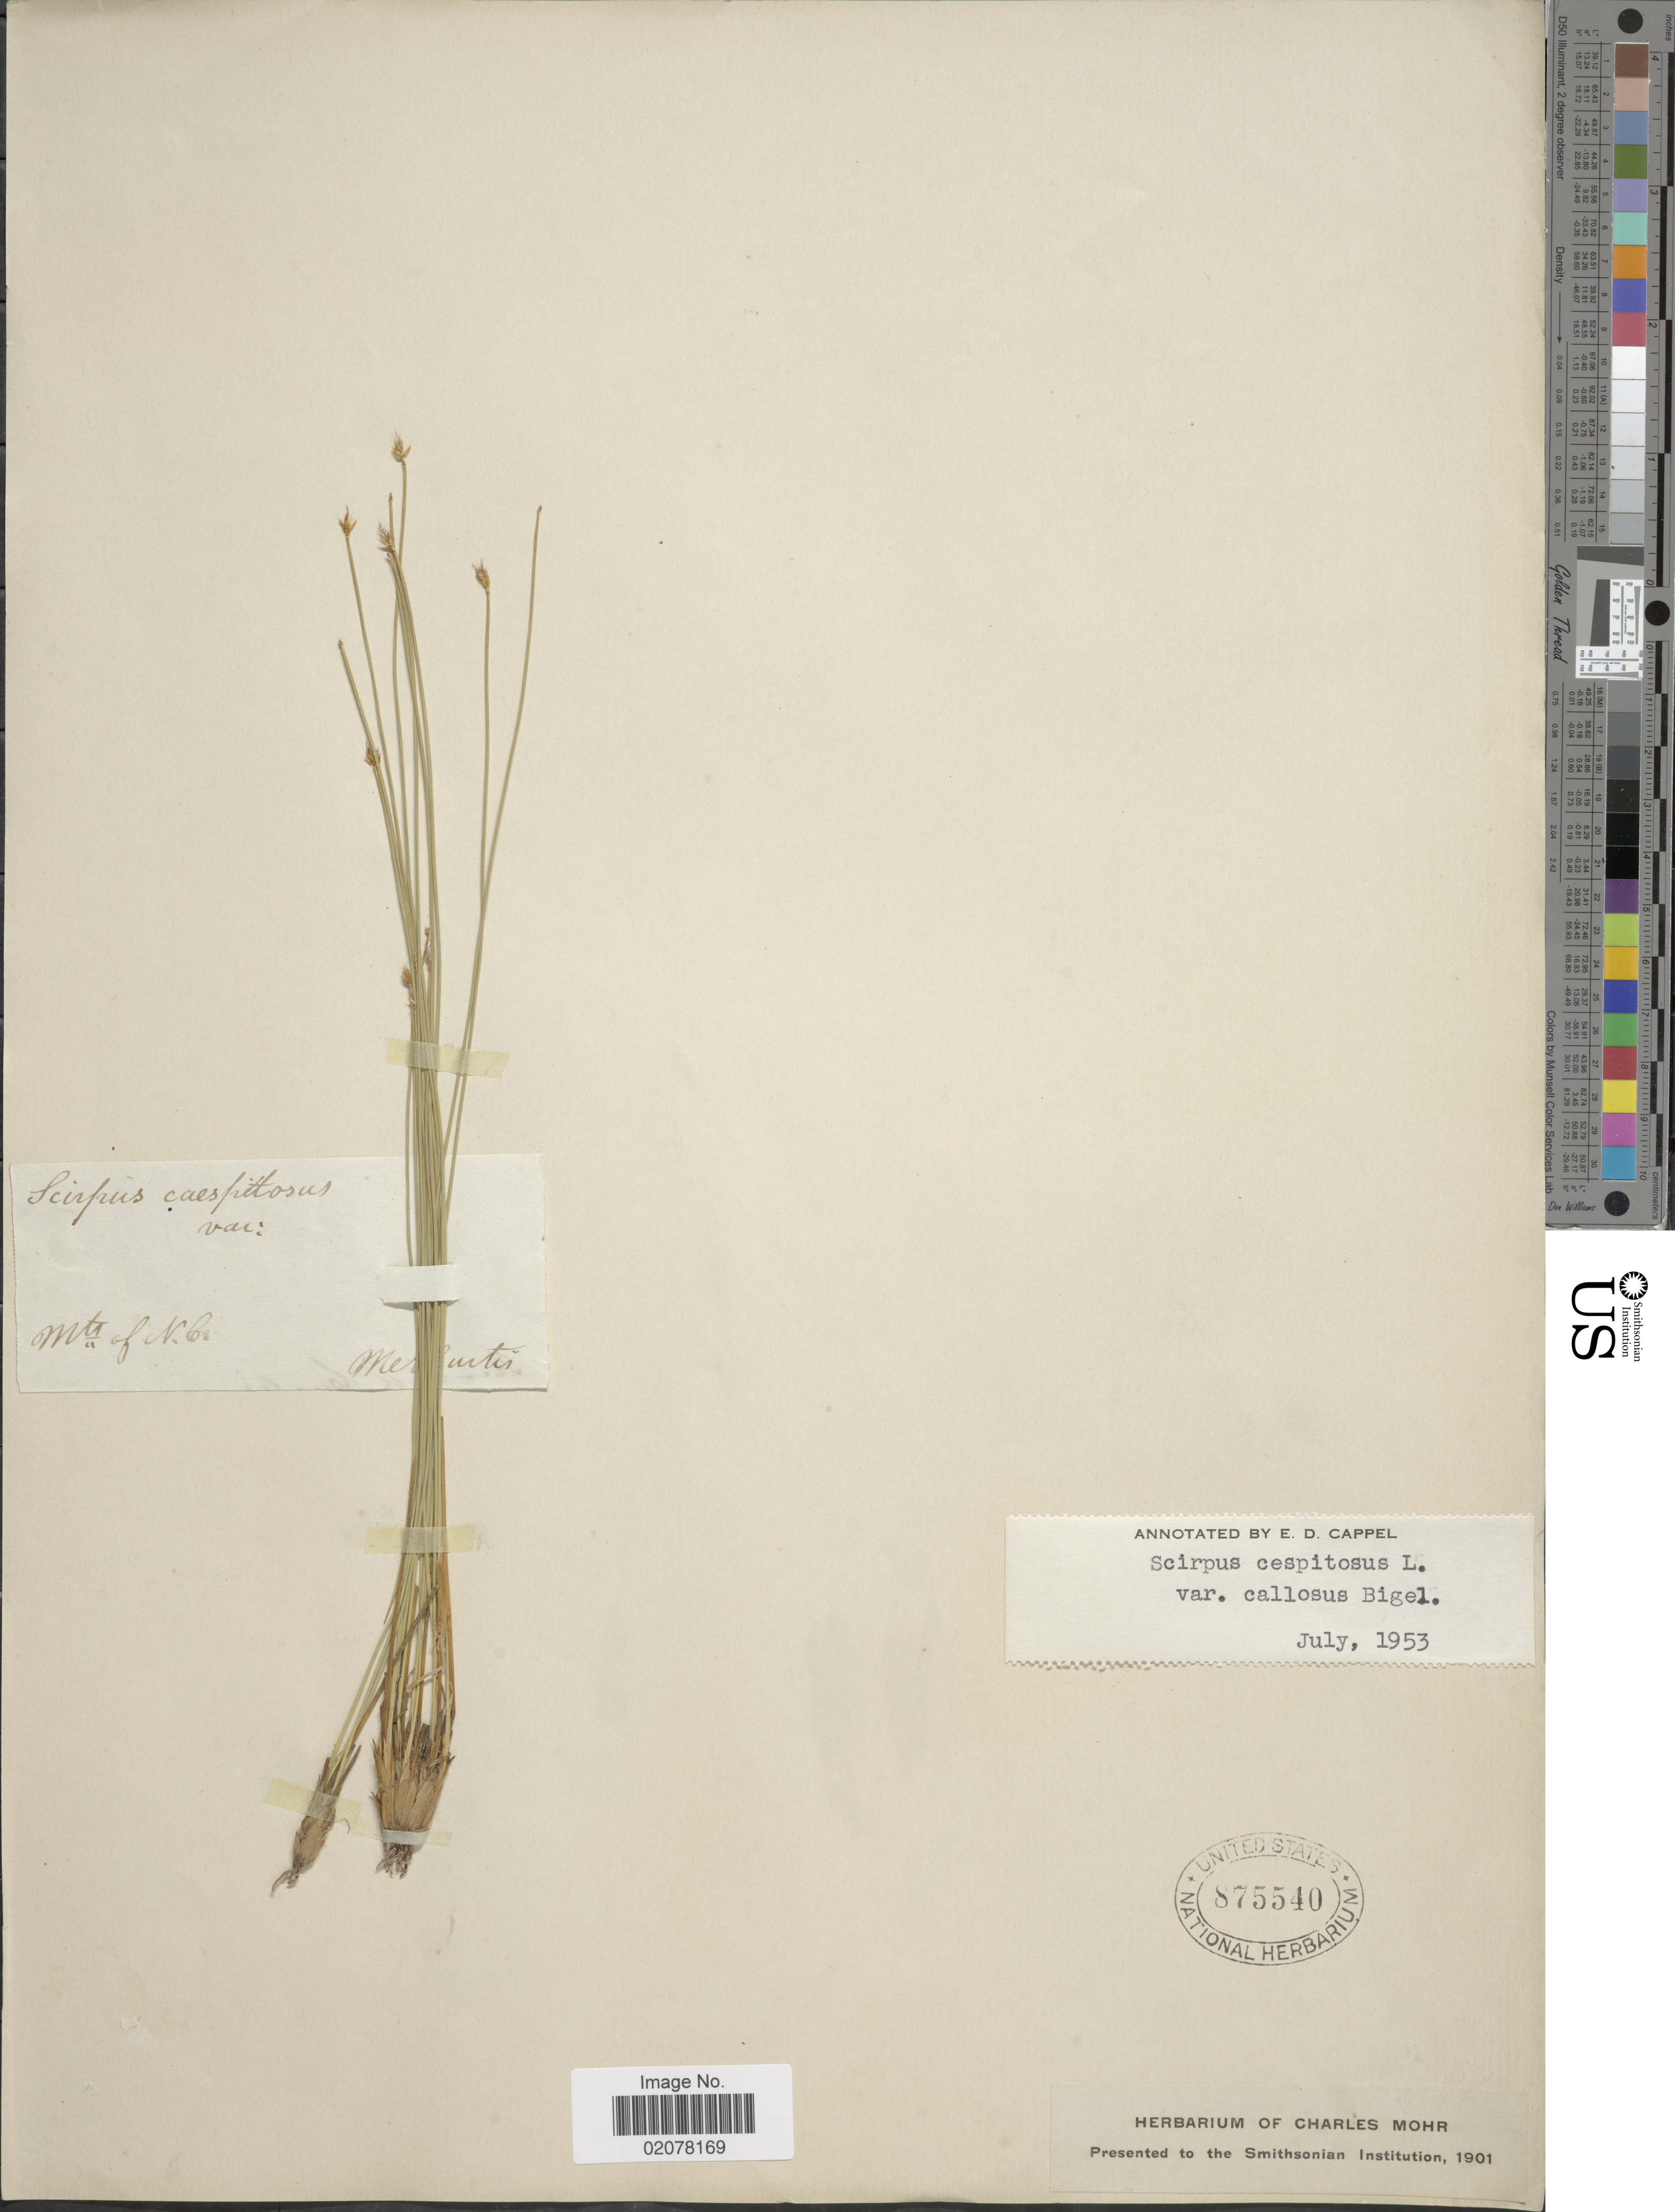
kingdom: Plantae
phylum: Tracheophyta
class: Liliopsida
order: Poales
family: Cyperaceae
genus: Trichophorum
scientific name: Trichophorum cespitosum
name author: (L.) Hartm.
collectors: M. Curtis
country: United States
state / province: North Carolina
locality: Mts. of N.C.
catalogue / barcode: US 875540